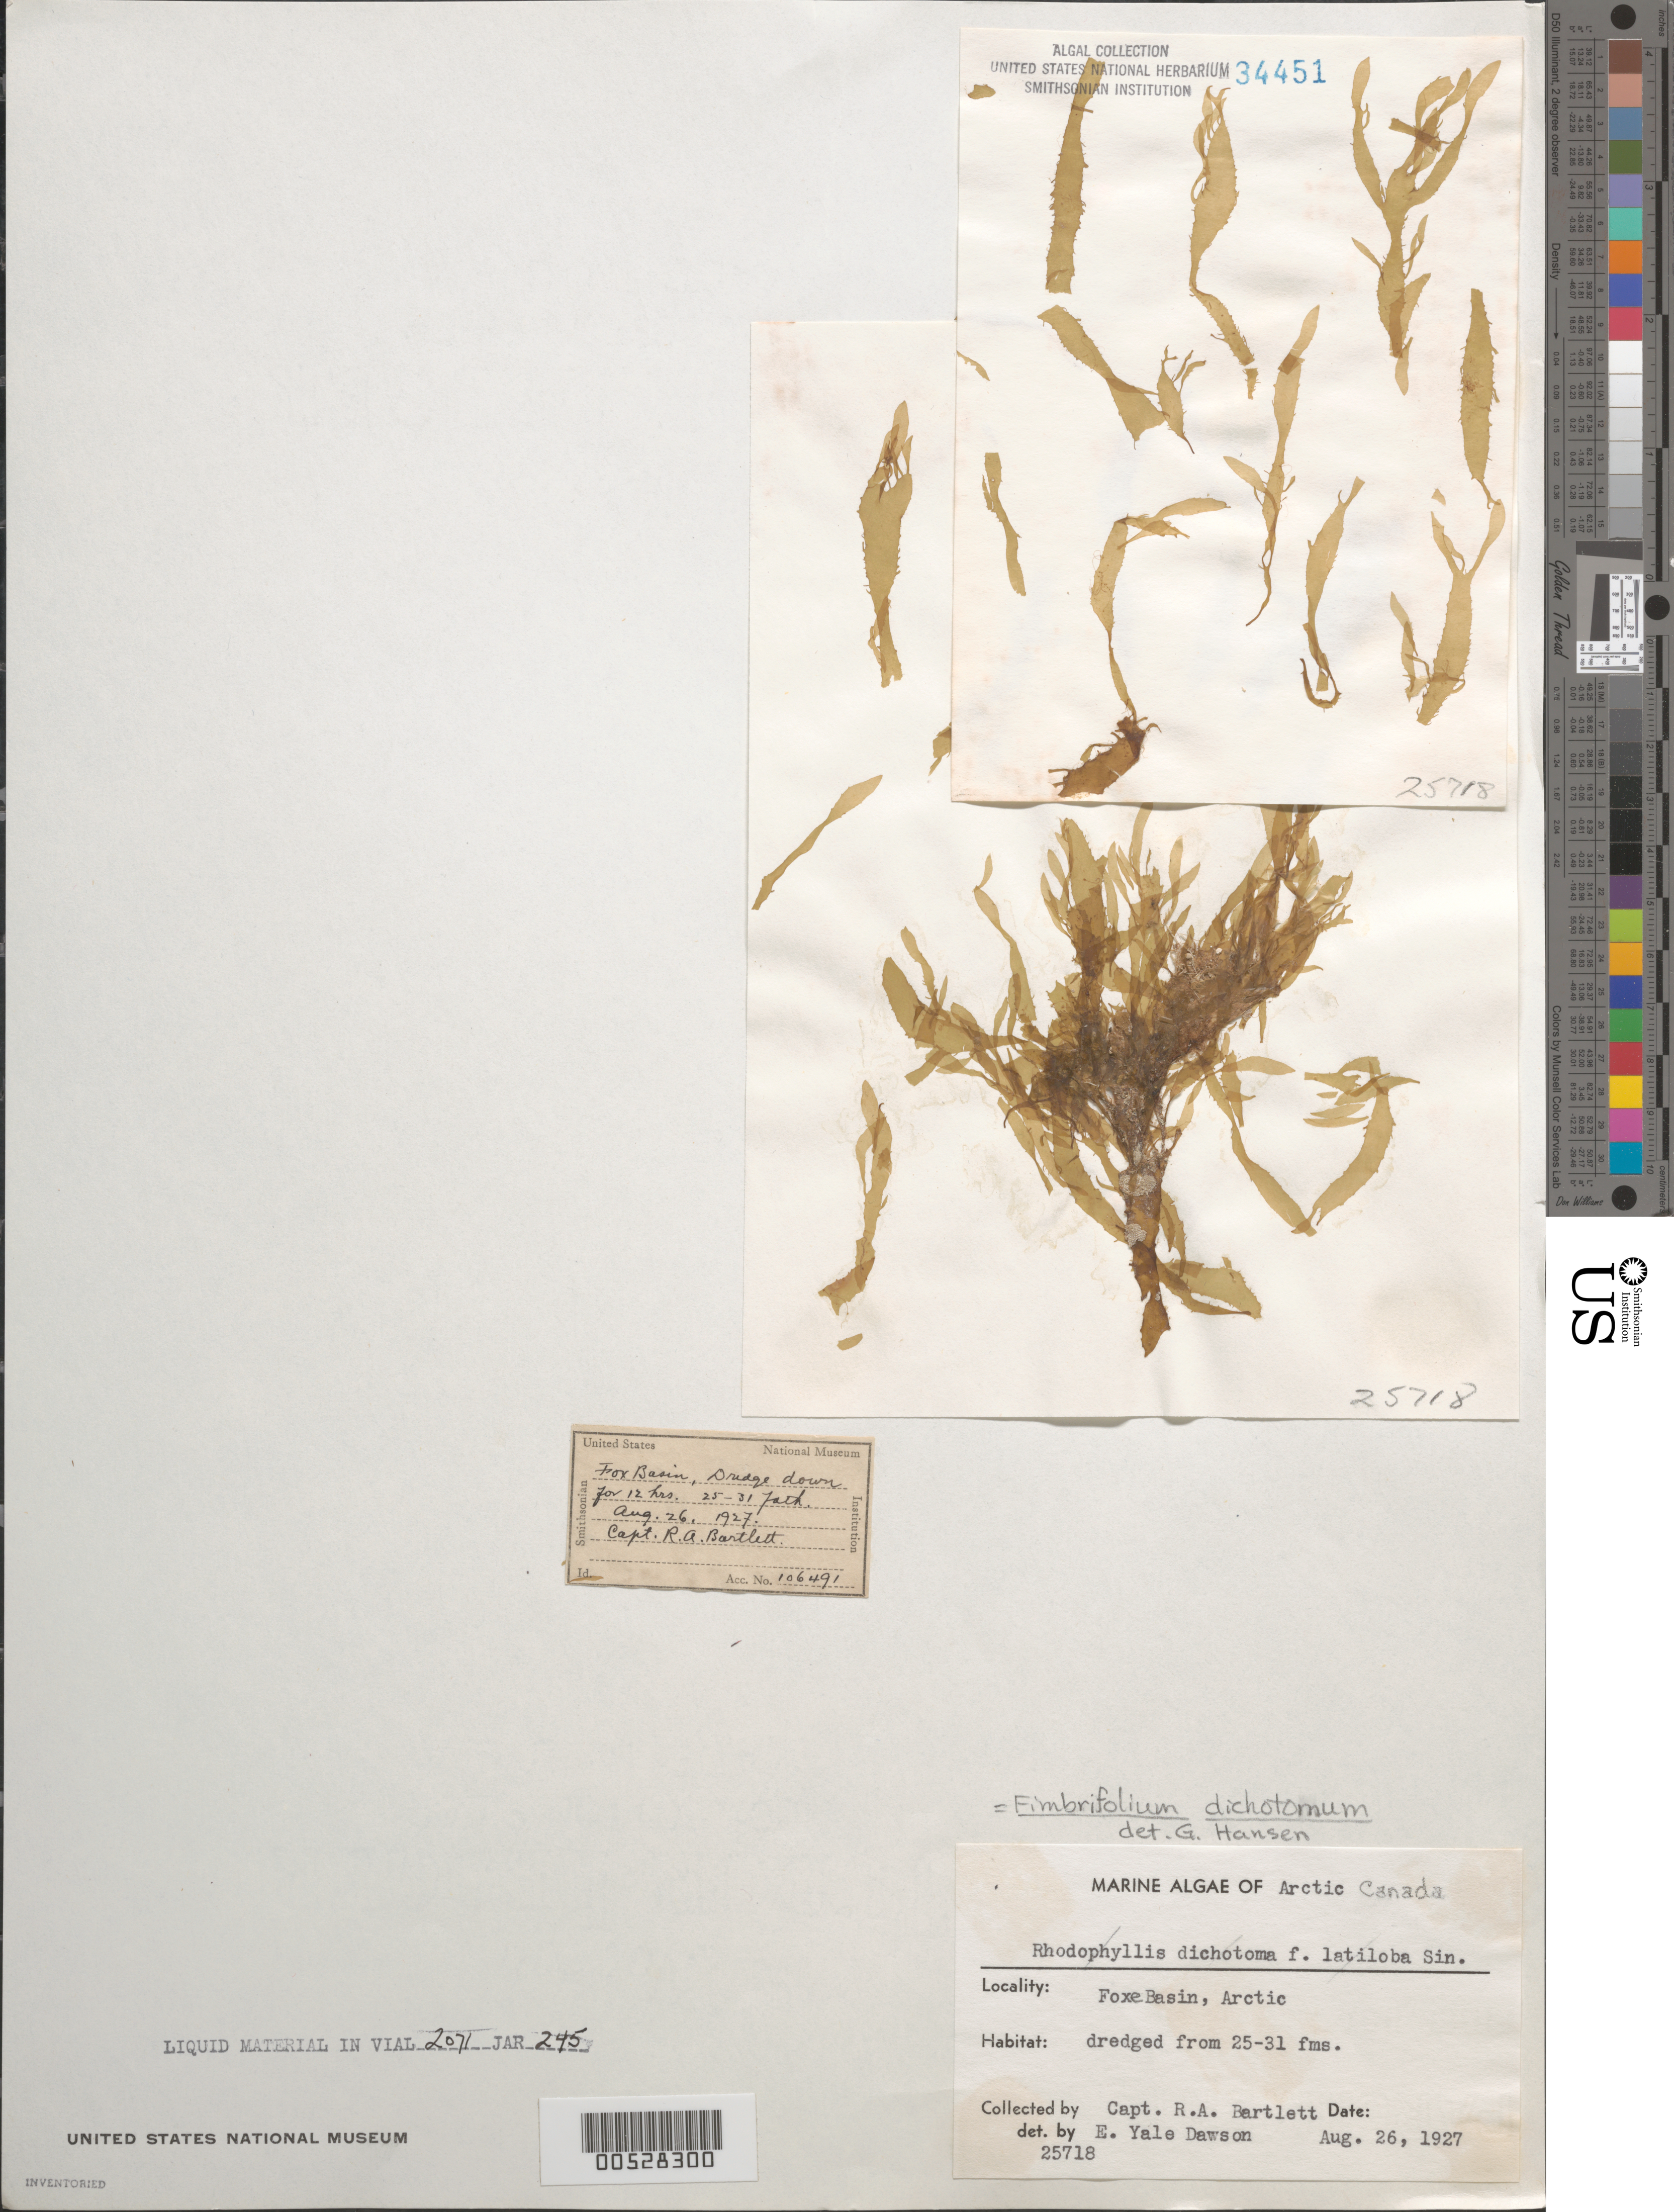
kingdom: Plantae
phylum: Rhodophyta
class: Florideophyceae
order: Gigartinales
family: Cystocloniaceae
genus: Fimbrifolium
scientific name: Fimbrifolium dichotomum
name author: (Lepechin) Hansen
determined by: Hansen, G. I.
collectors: R. A. Bartlett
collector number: EYD 25718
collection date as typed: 26 Aug 1927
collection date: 1927-08-26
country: Canada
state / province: Nunavut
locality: Foxe basin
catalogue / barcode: US 34451